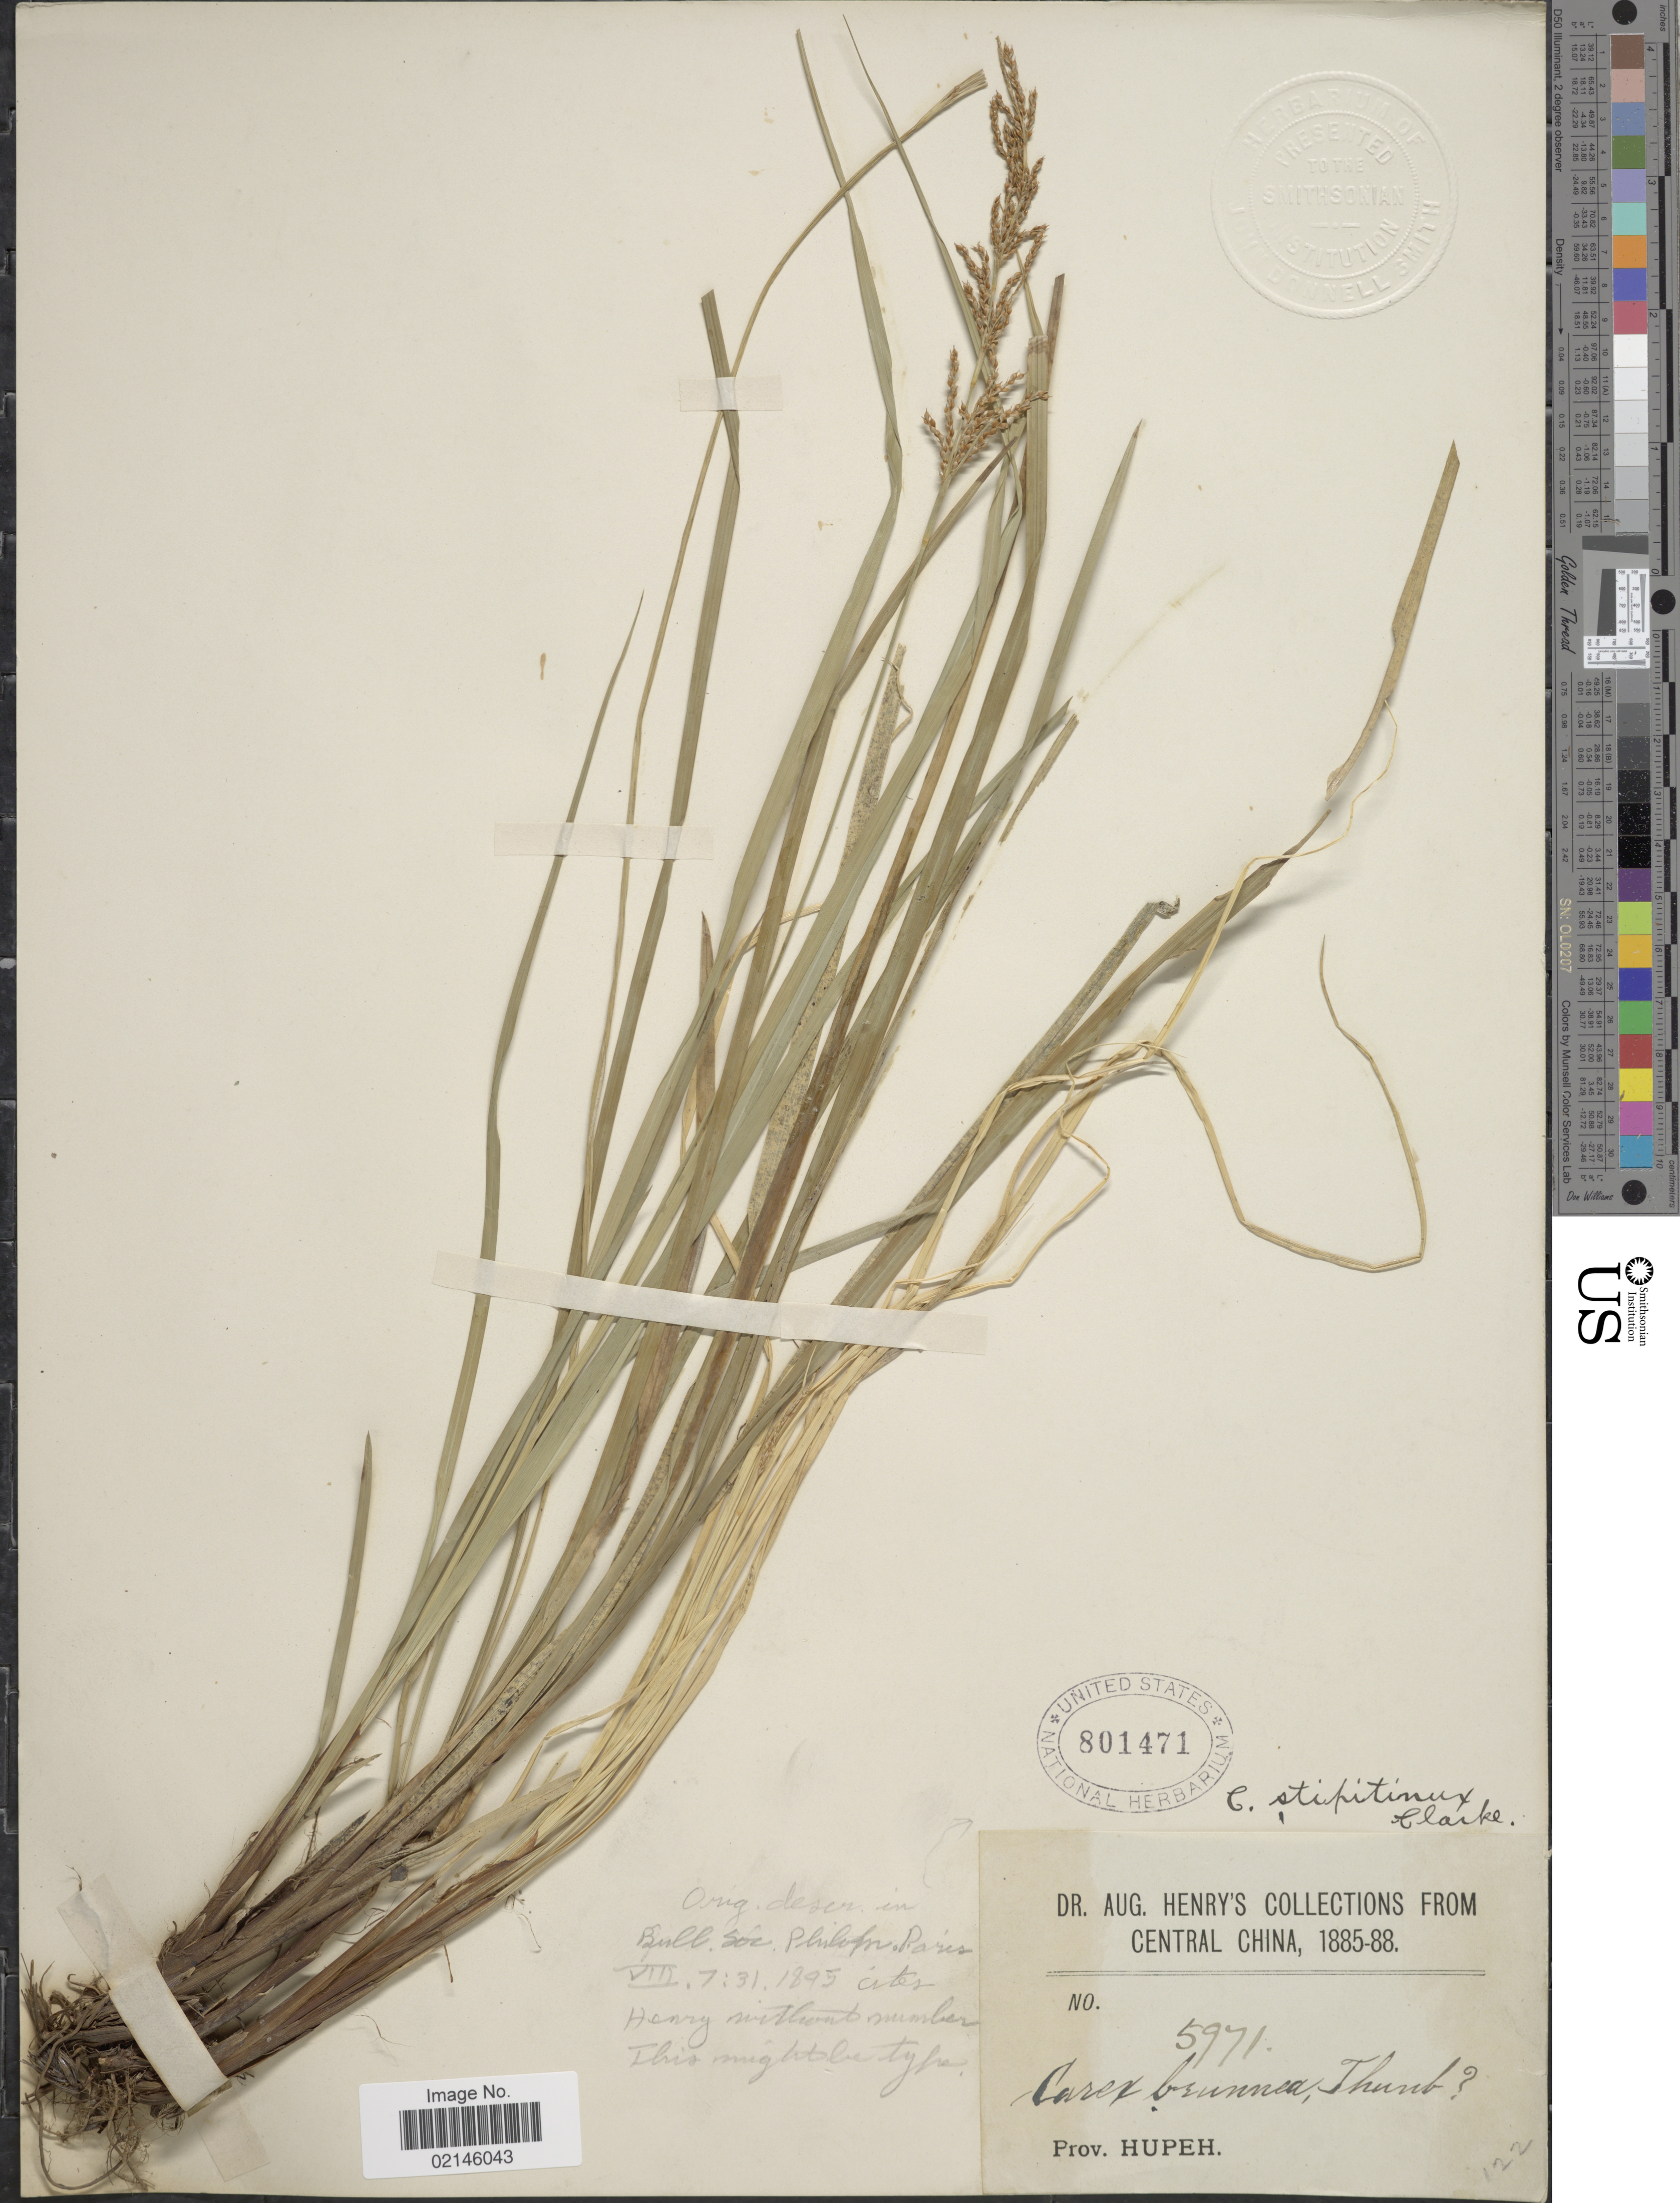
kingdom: Plantae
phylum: Tracheophyta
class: Liliopsida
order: Poales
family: Cyperaceae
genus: Carex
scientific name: Carex stipitinux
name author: C.B. Clarke ex Franch.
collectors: A. Henry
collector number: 5971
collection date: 1885/1888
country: China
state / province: Hubei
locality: Central China. Prov. Hupeh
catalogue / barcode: US 801471